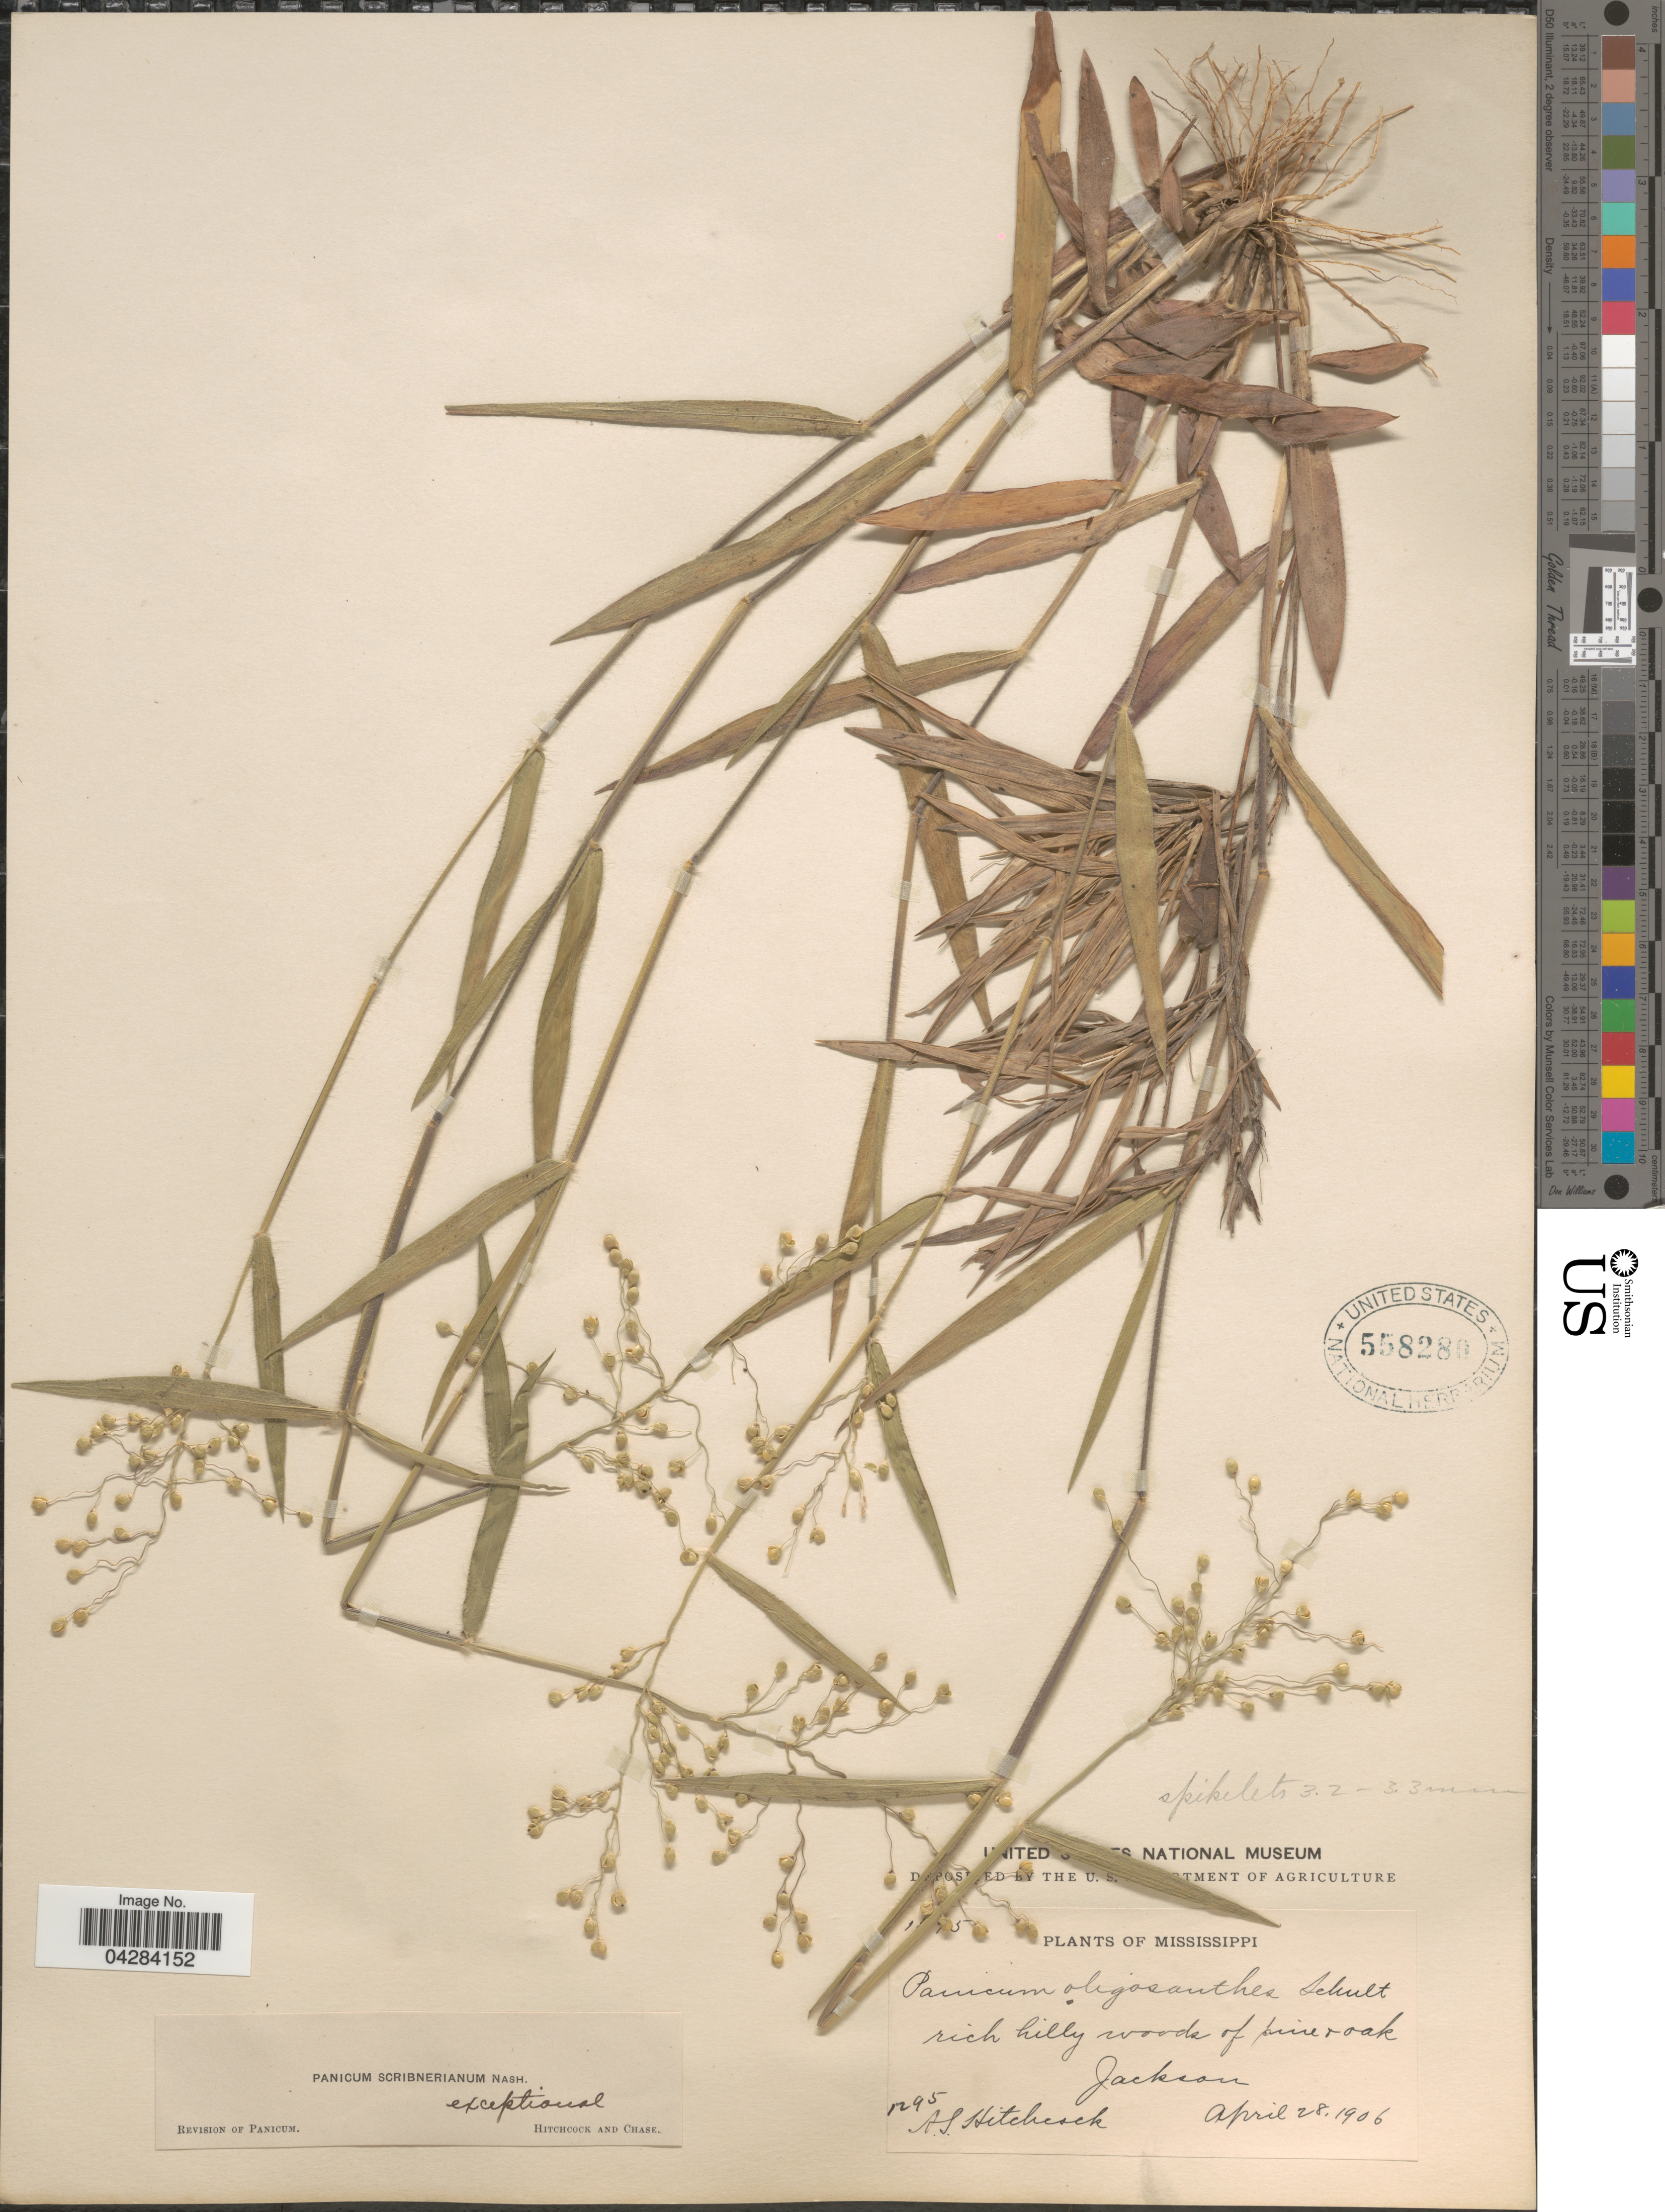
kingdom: Plantae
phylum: Tracheophyta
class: Liliopsida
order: Poales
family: Poaceae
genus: Dichanthelium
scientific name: Dichanthelium oligosanthes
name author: (Schult.) Gould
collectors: A. S. Hitchcock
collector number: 1295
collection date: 1906-04-28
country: United States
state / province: Mississippi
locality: Jackson.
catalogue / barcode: US 558280